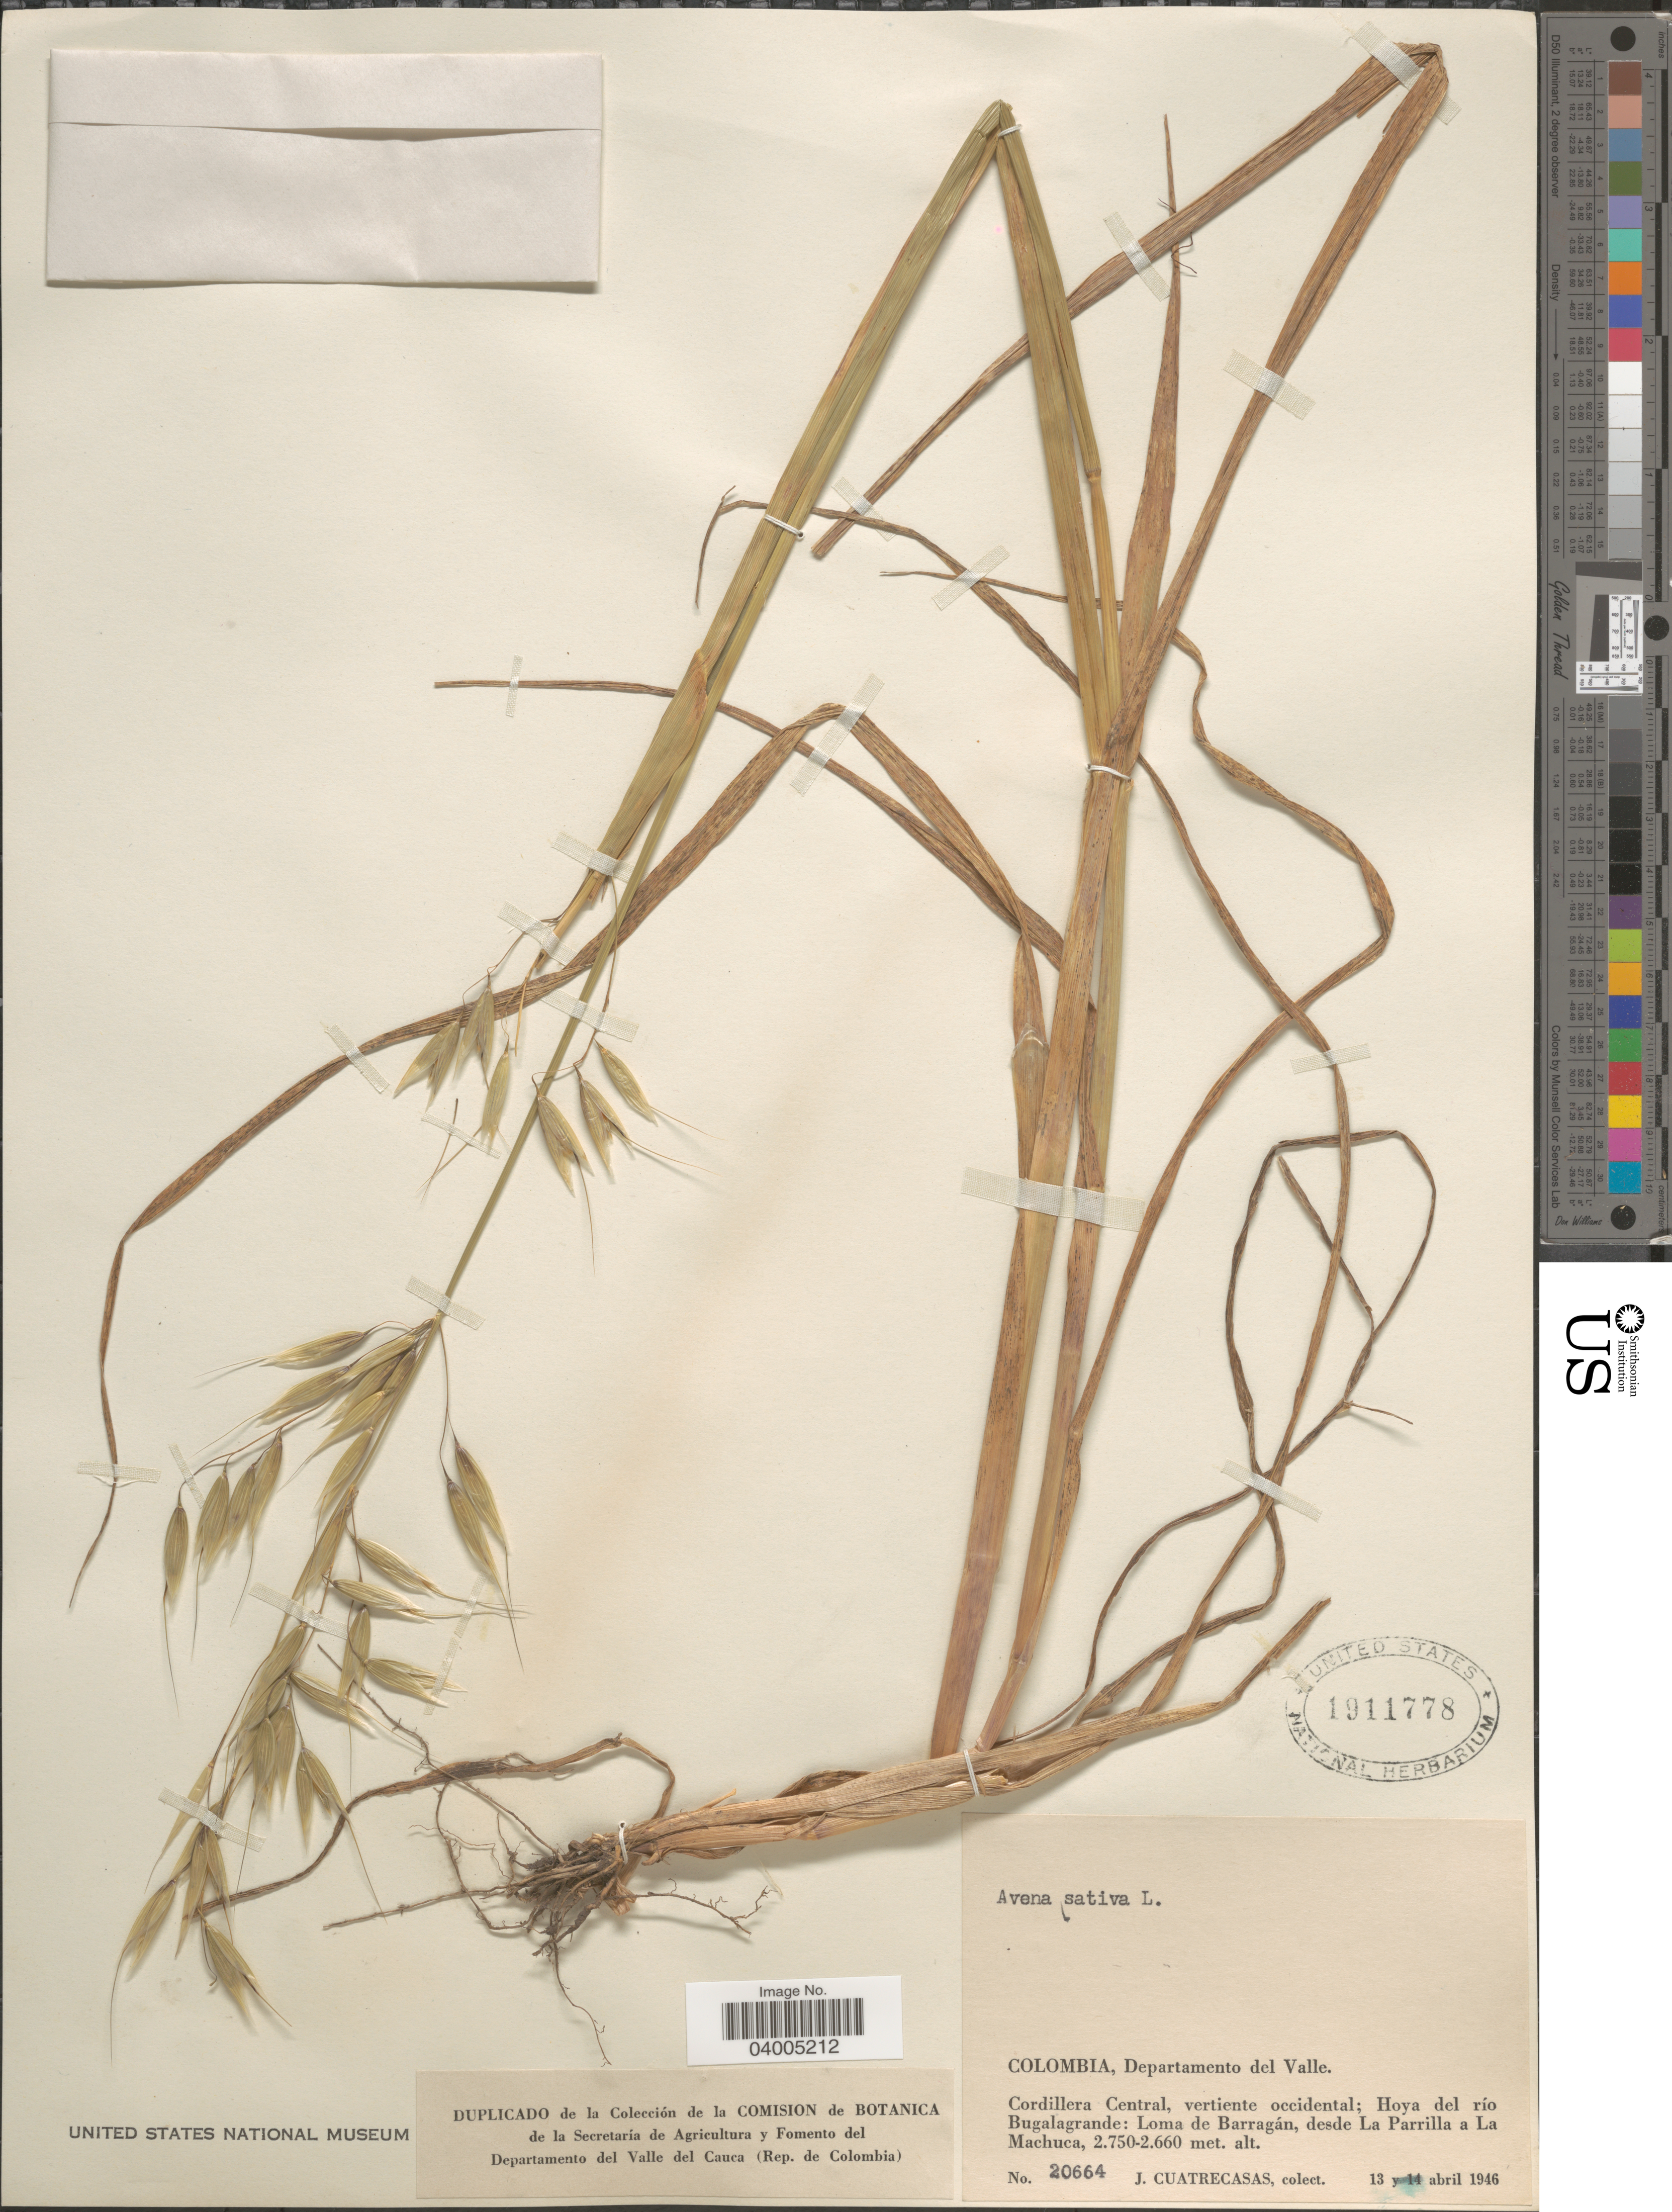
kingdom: Plantae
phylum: Tracheophyta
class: Liliopsida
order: Poales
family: Poaceae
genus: Avena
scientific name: Avena sativa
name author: L.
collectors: J. Cuatrecasas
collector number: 20664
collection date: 1946-04-13/1946-04-14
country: Colombia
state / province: Valle del Cauca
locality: Departamento del Valle. Cordillera Central, vertiente occidental; Hoya del río Bugalagrande: Loma de Barragán, desde La Parrilla a La Machuca.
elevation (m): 2660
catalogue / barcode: US 1911778